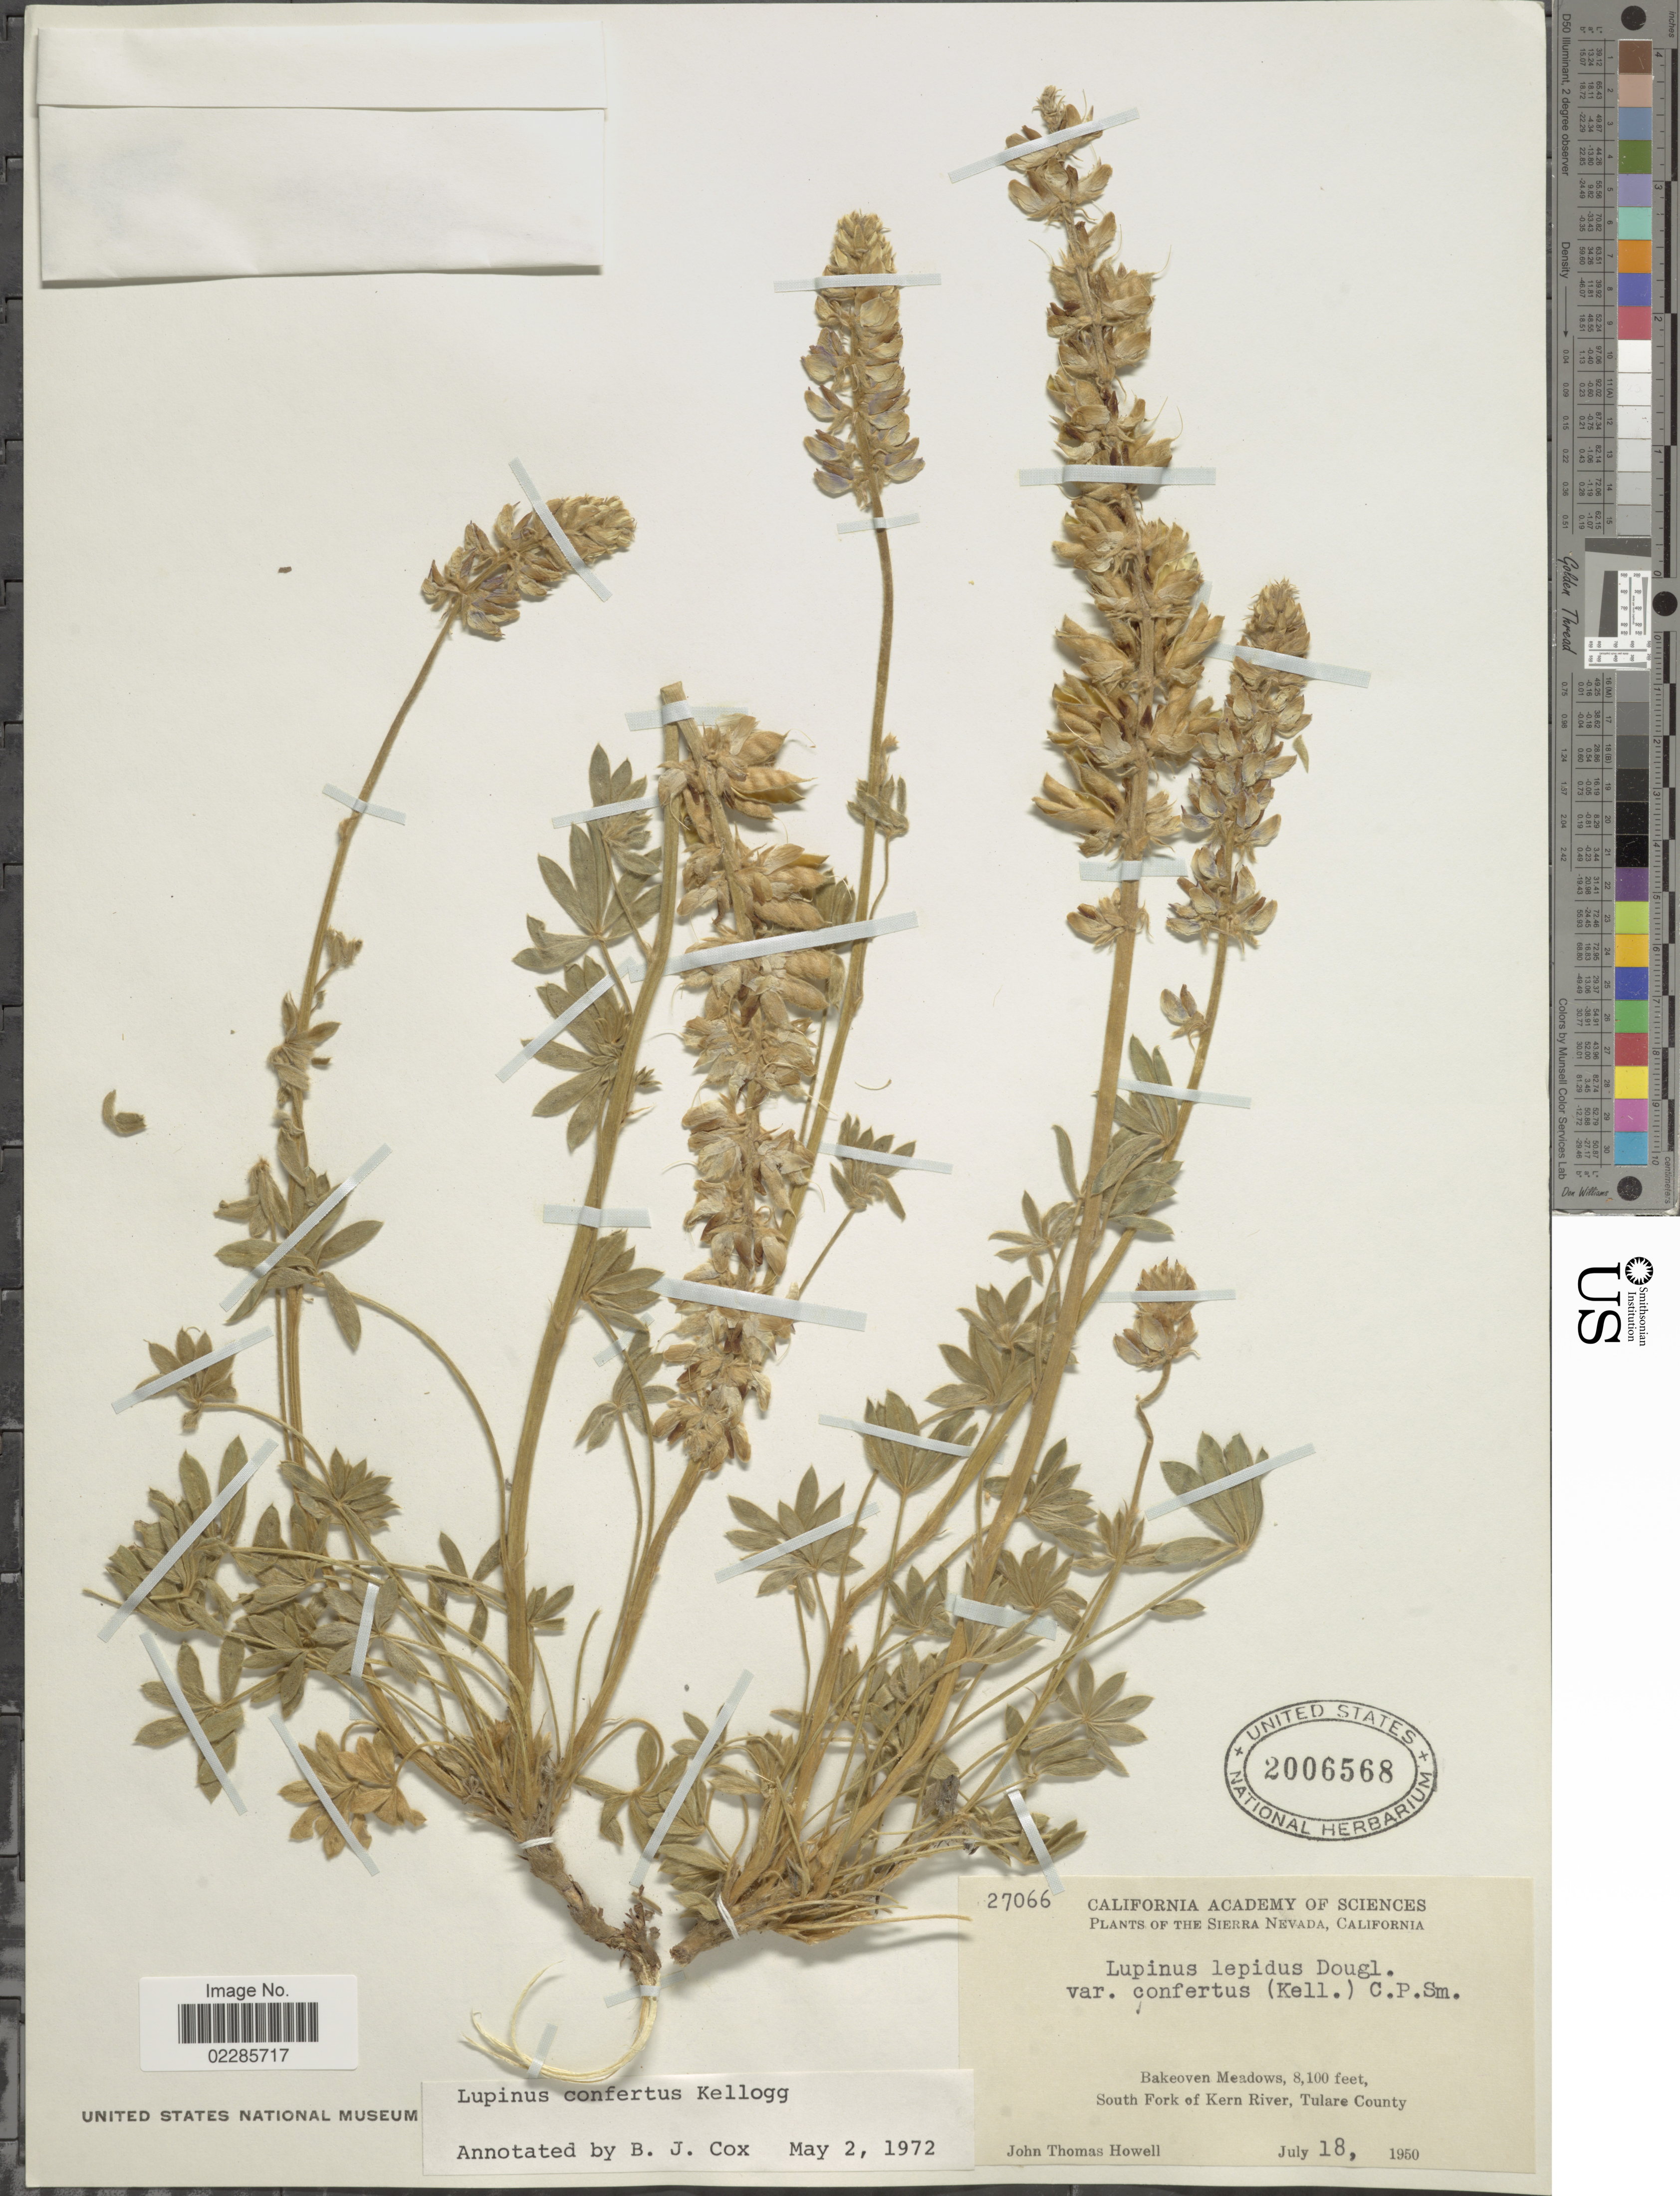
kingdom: Plantae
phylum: Tracheophyta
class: Magnoliopsida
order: Fabales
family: Fabaceae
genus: Lupinus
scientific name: Lupinus confertus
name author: Kellogg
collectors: J. T. Howell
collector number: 27066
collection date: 1950-07-18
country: United States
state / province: California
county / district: Tulare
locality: The Sierra Nevada, Bakeoven Meadows, south Fork of Kern River, Tulare County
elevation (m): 2469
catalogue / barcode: US 2006568